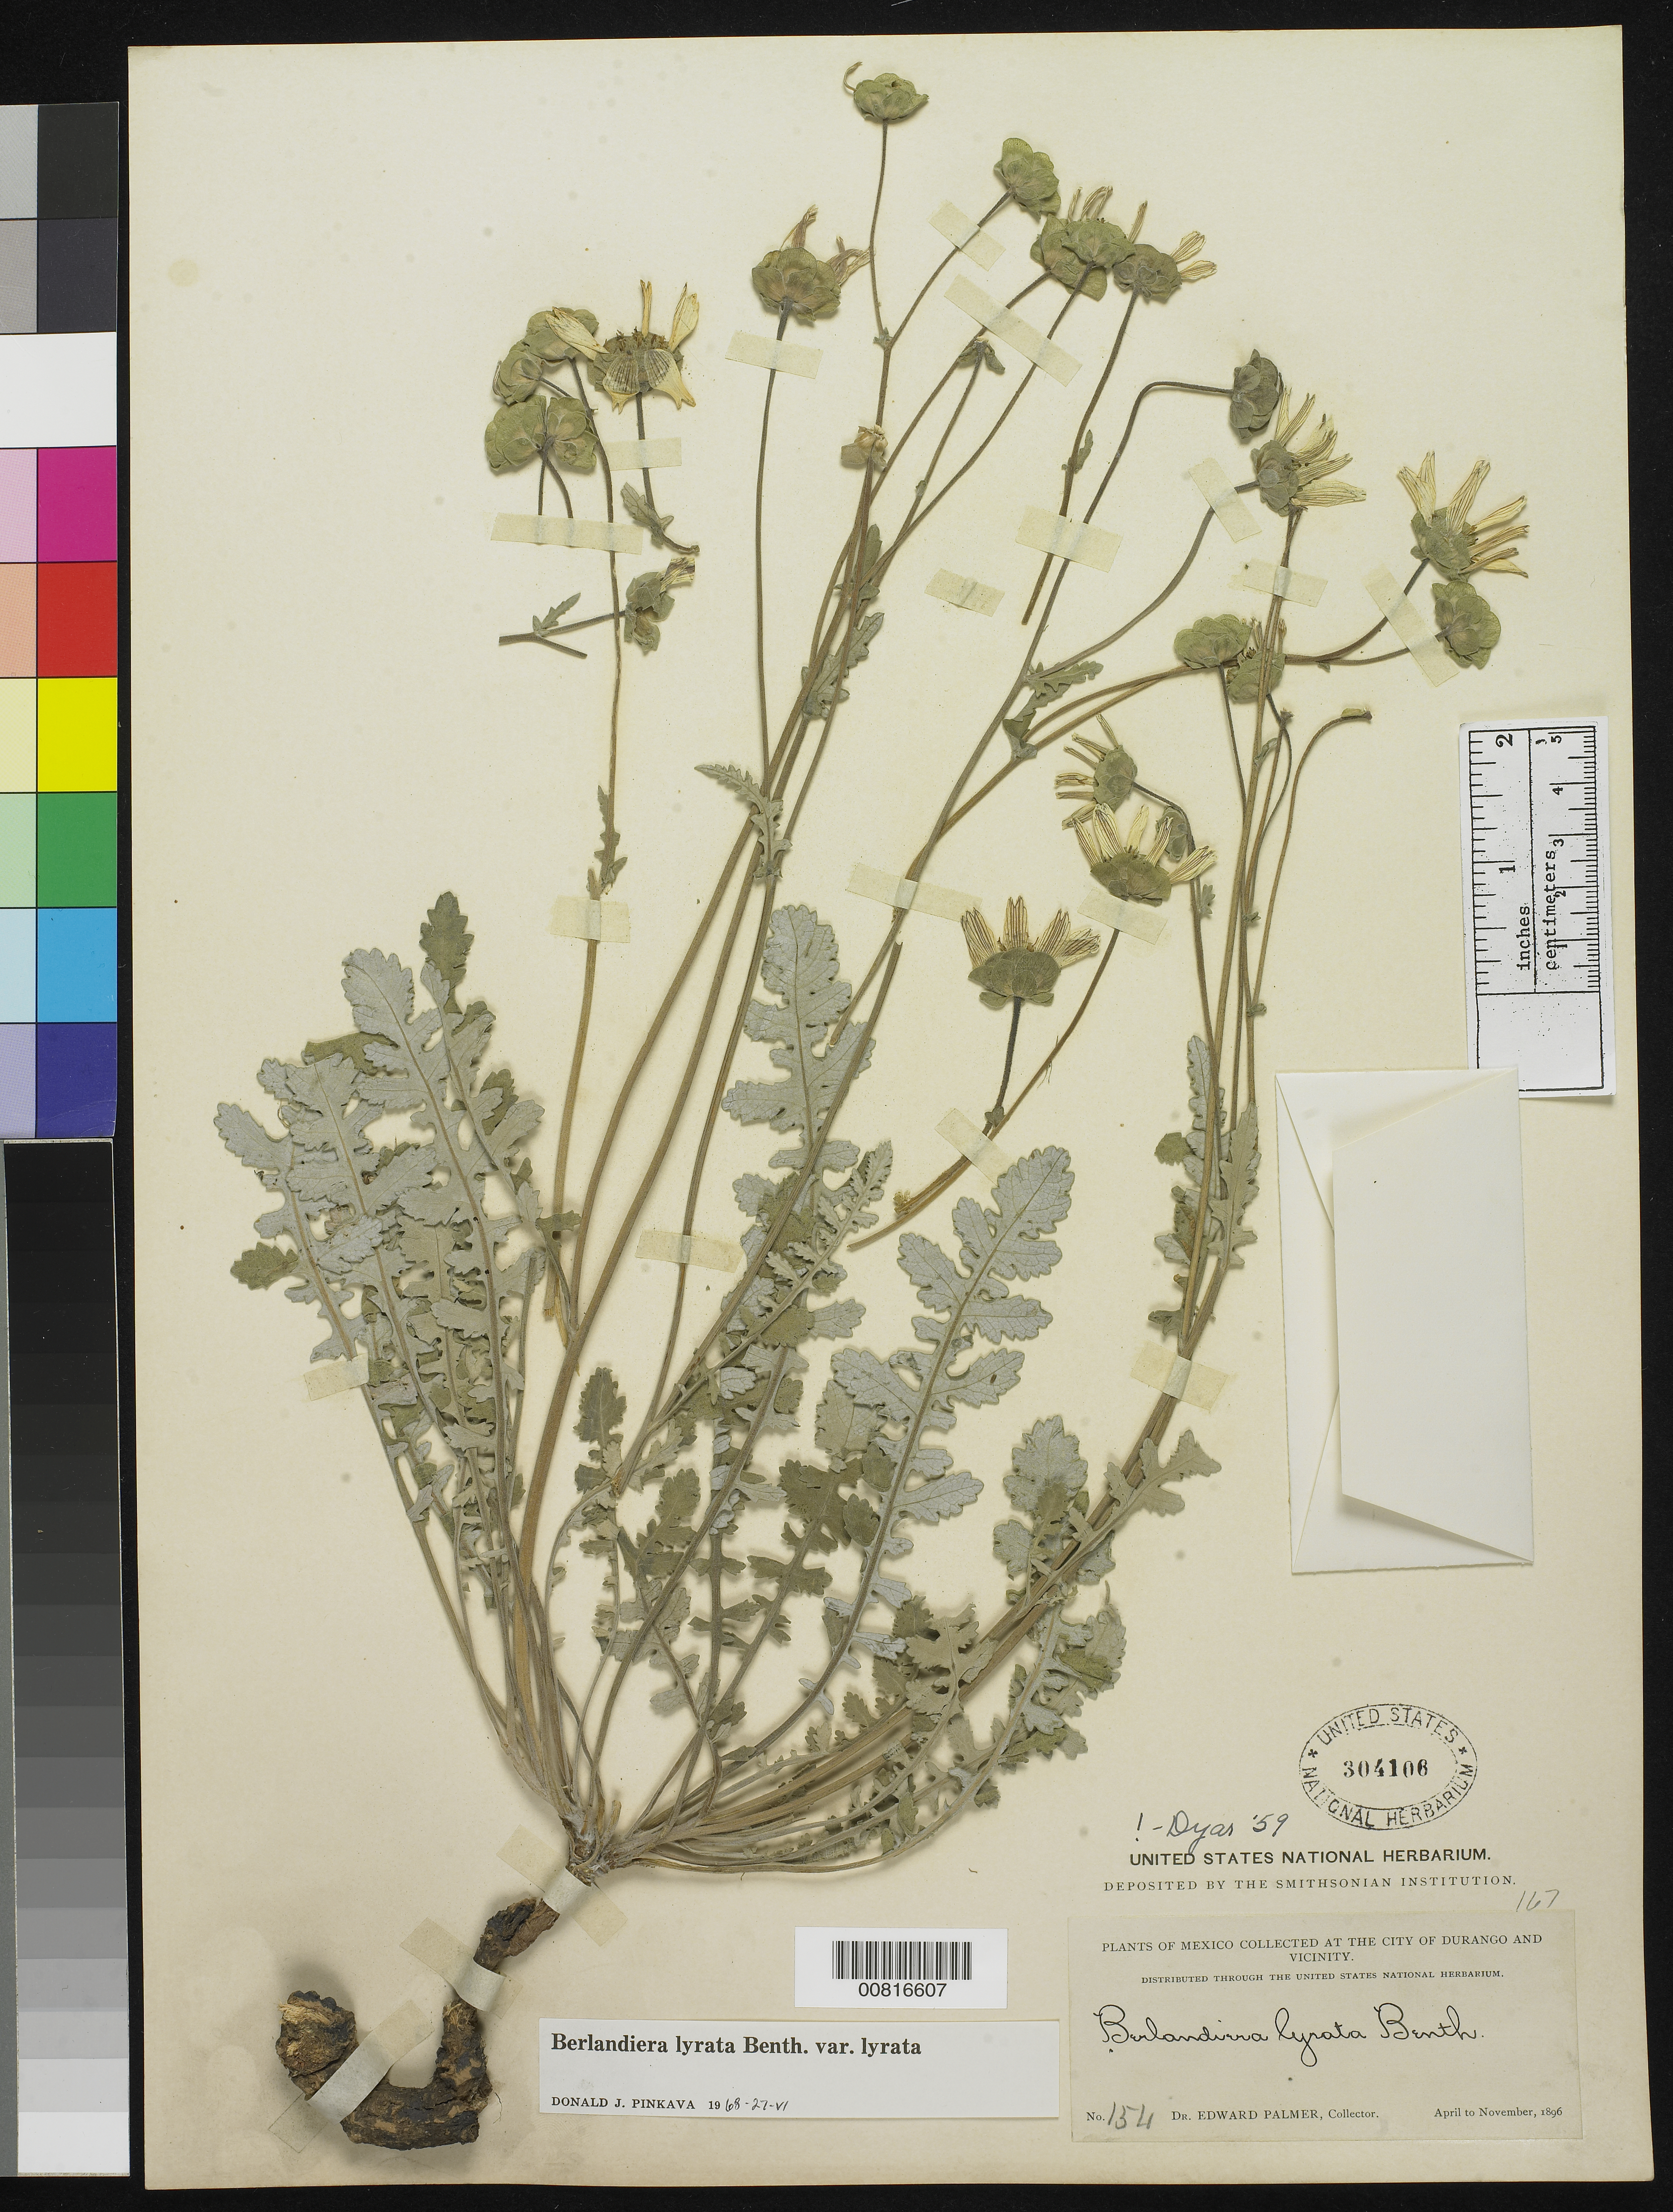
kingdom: Plantae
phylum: Tracheophyta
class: Magnoliopsida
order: Asterales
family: Asteraceae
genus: Berlandiera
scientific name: Berlandiera lyrata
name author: Benth.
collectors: E. Palmer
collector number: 154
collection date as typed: Apr 1896 to -- Nov 1896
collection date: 1896-04/1896-11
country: Mexico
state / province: Durango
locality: City of Durango and vicinity.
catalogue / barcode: US 304106